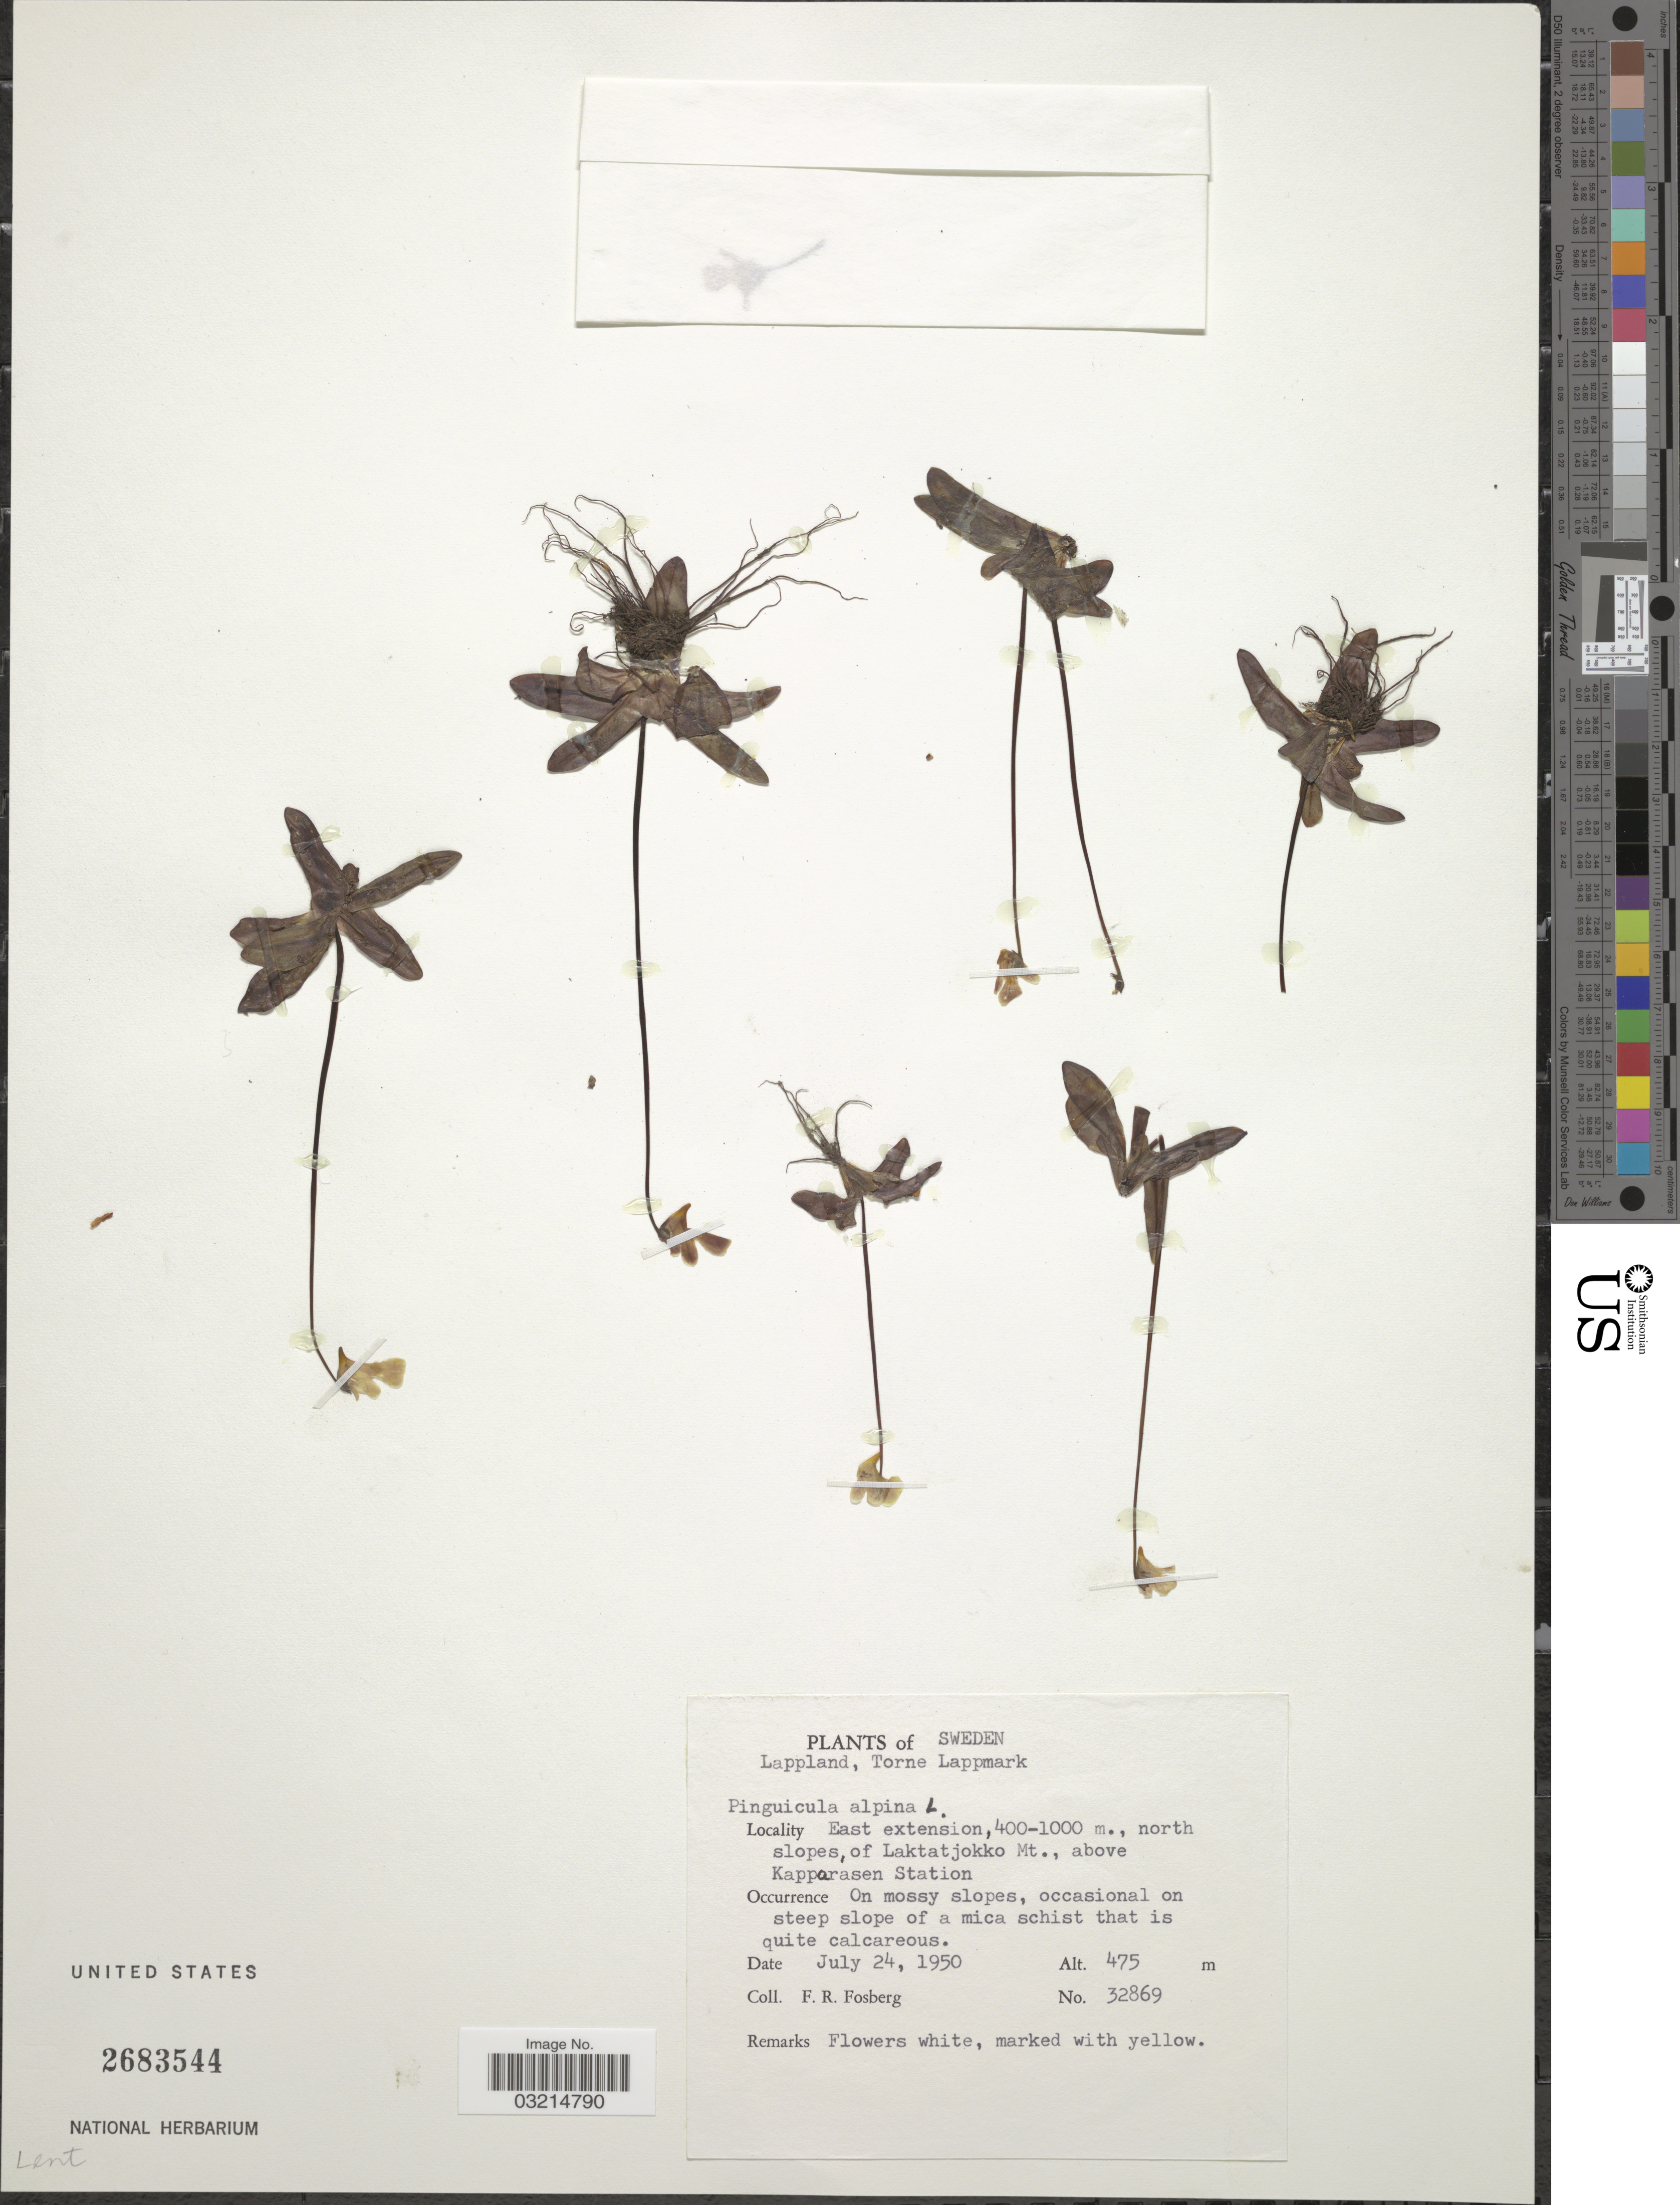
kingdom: Plantae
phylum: Tracheophyta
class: Magnoliopsida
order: Lamiales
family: Lentibulariaceae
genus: Pinguicula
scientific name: Pinguicula alpina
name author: Jacq.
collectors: F. R. Fosberg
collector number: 32869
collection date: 1950-07-24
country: Sweden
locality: Lappland, Torne Lappmark, East extension, 400-1000m., north slopes of Laktatjokko Mt., above Kapparasen Station.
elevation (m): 475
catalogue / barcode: US 2683544